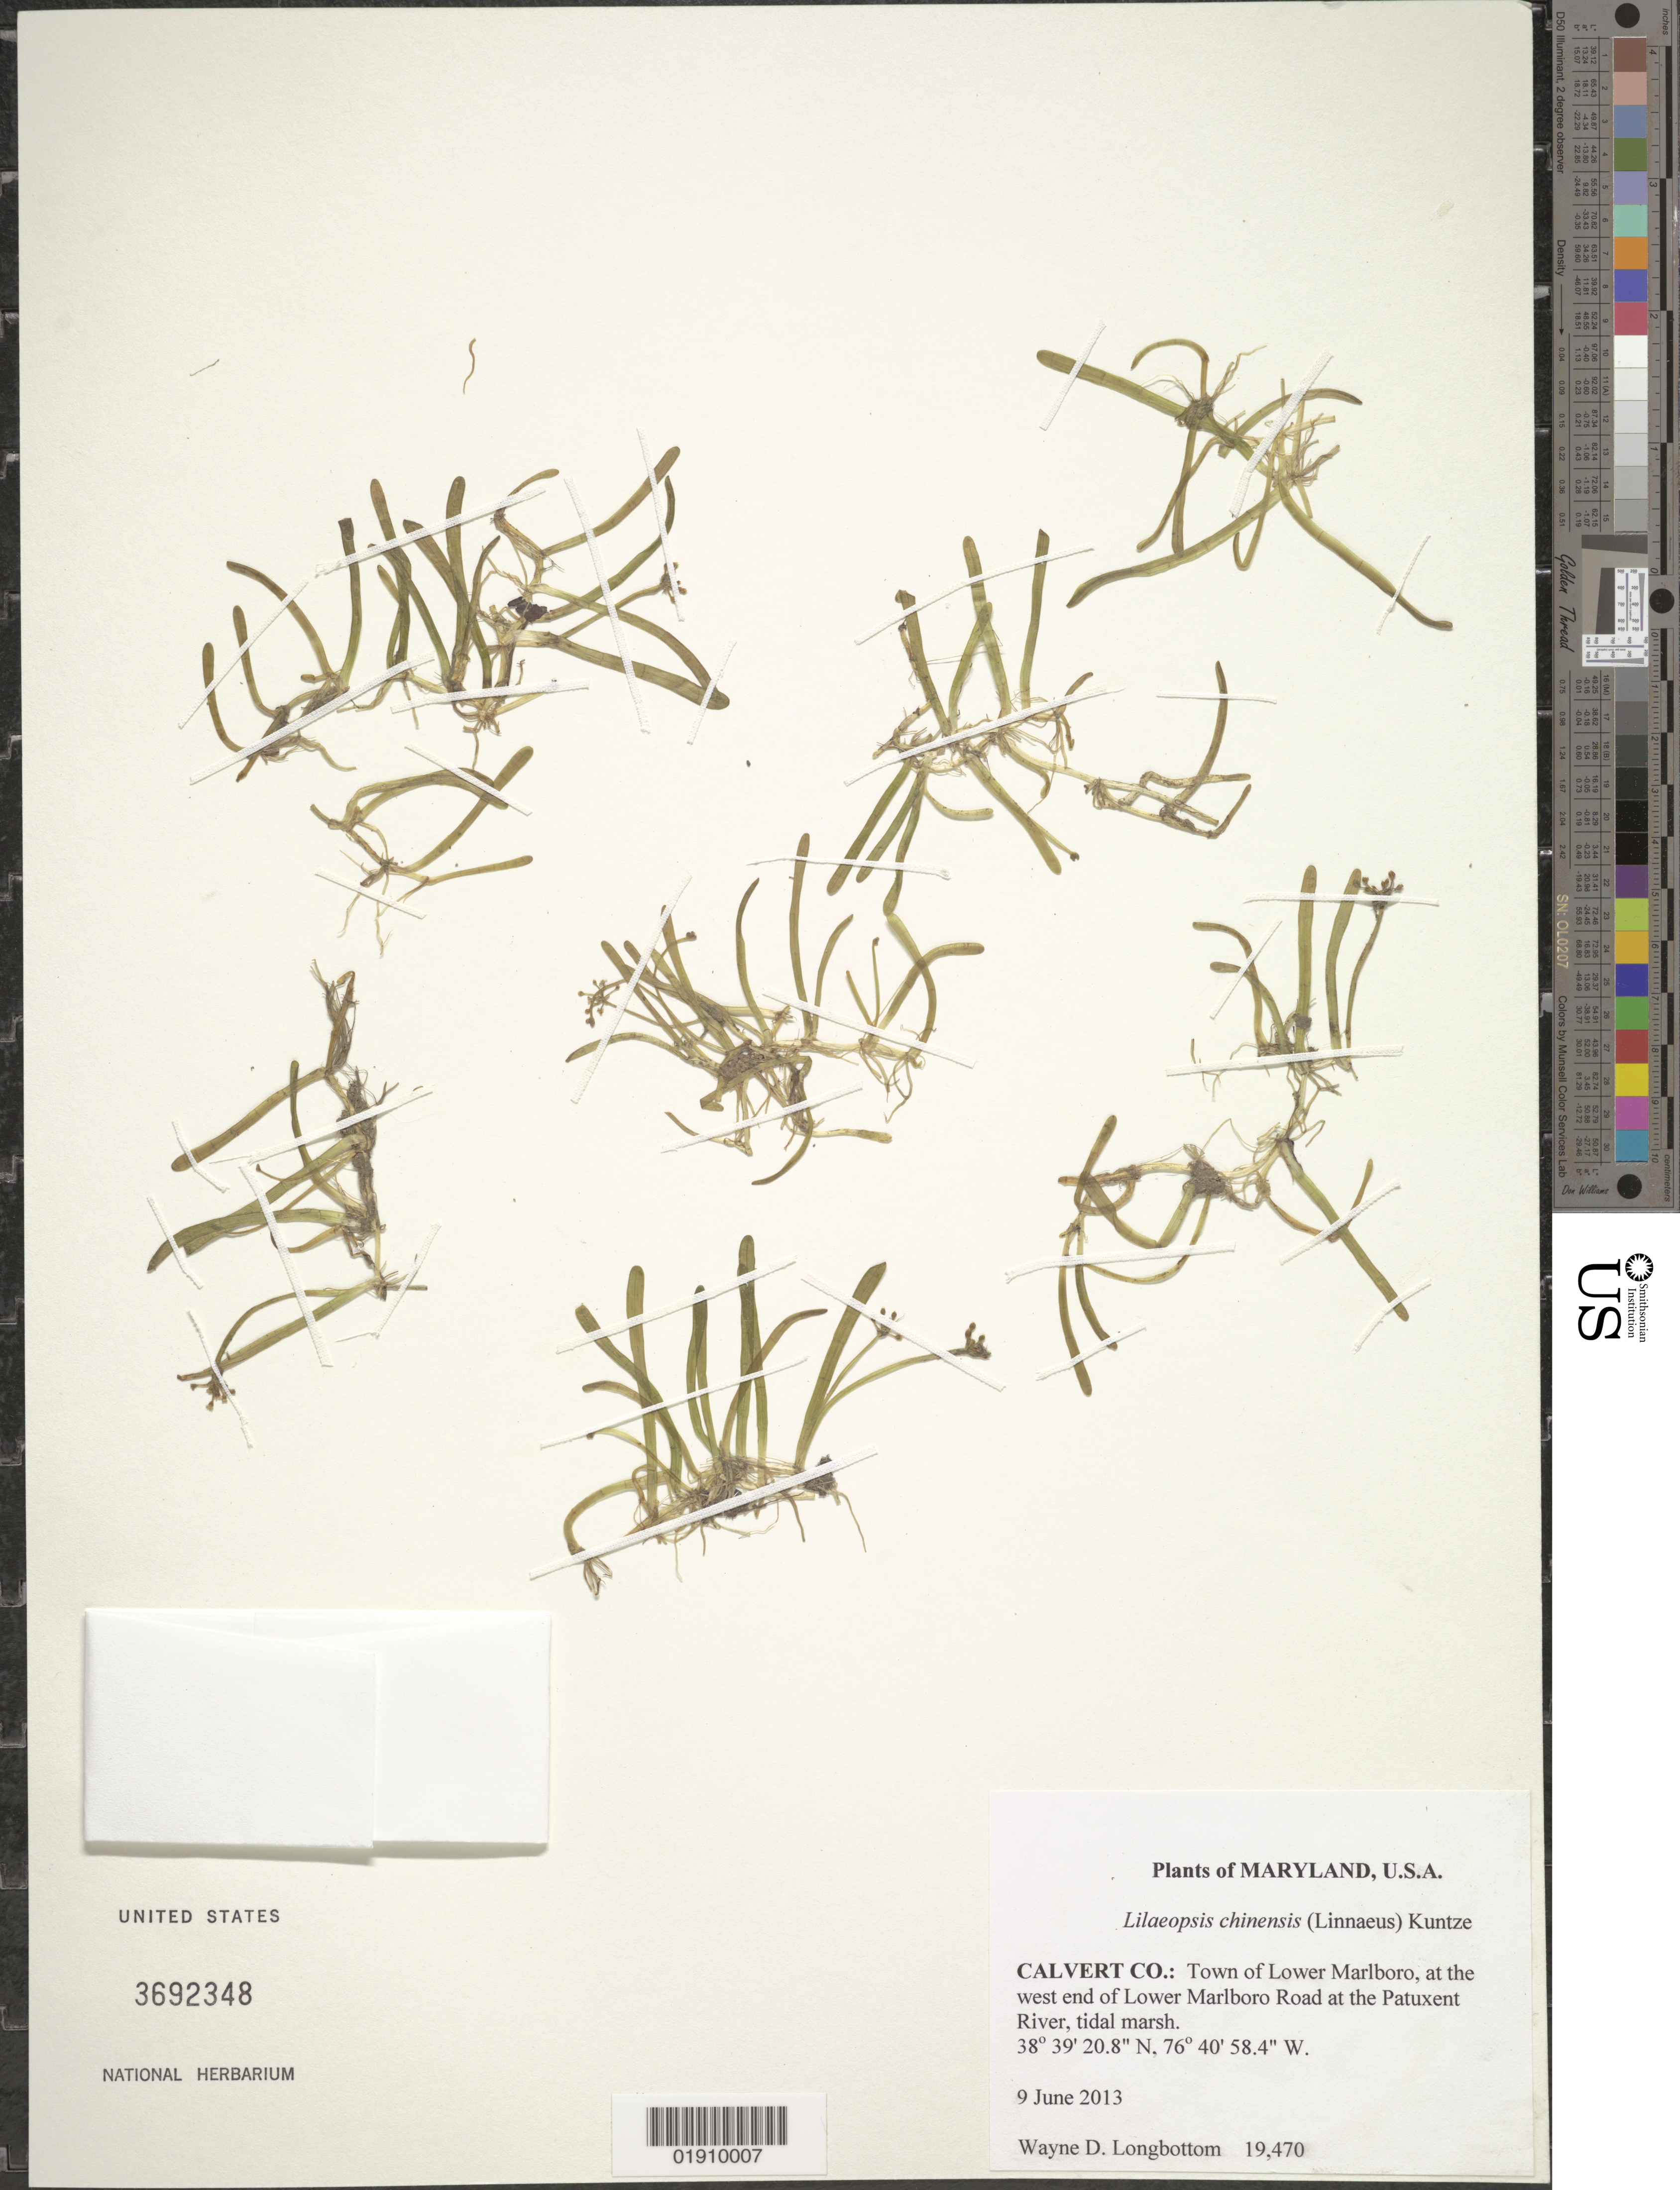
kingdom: Plantae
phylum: Tracheophyta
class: Magnoliopsida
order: Apiales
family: Apiaceae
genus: Lilaeopsis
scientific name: Lilaeopsis chinensis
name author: (L.) Kuntze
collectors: W. D. Longbottom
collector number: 19,470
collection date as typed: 9 June 2013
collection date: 2013-06-09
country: United States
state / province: Maryland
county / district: Calvert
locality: Town of Lower Marlboro, at the west end of Lower Marlboro Road at the Patuxent River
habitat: tidal marsh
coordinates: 38 39 20.8 N, 76 40 58.4 W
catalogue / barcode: US 3692348